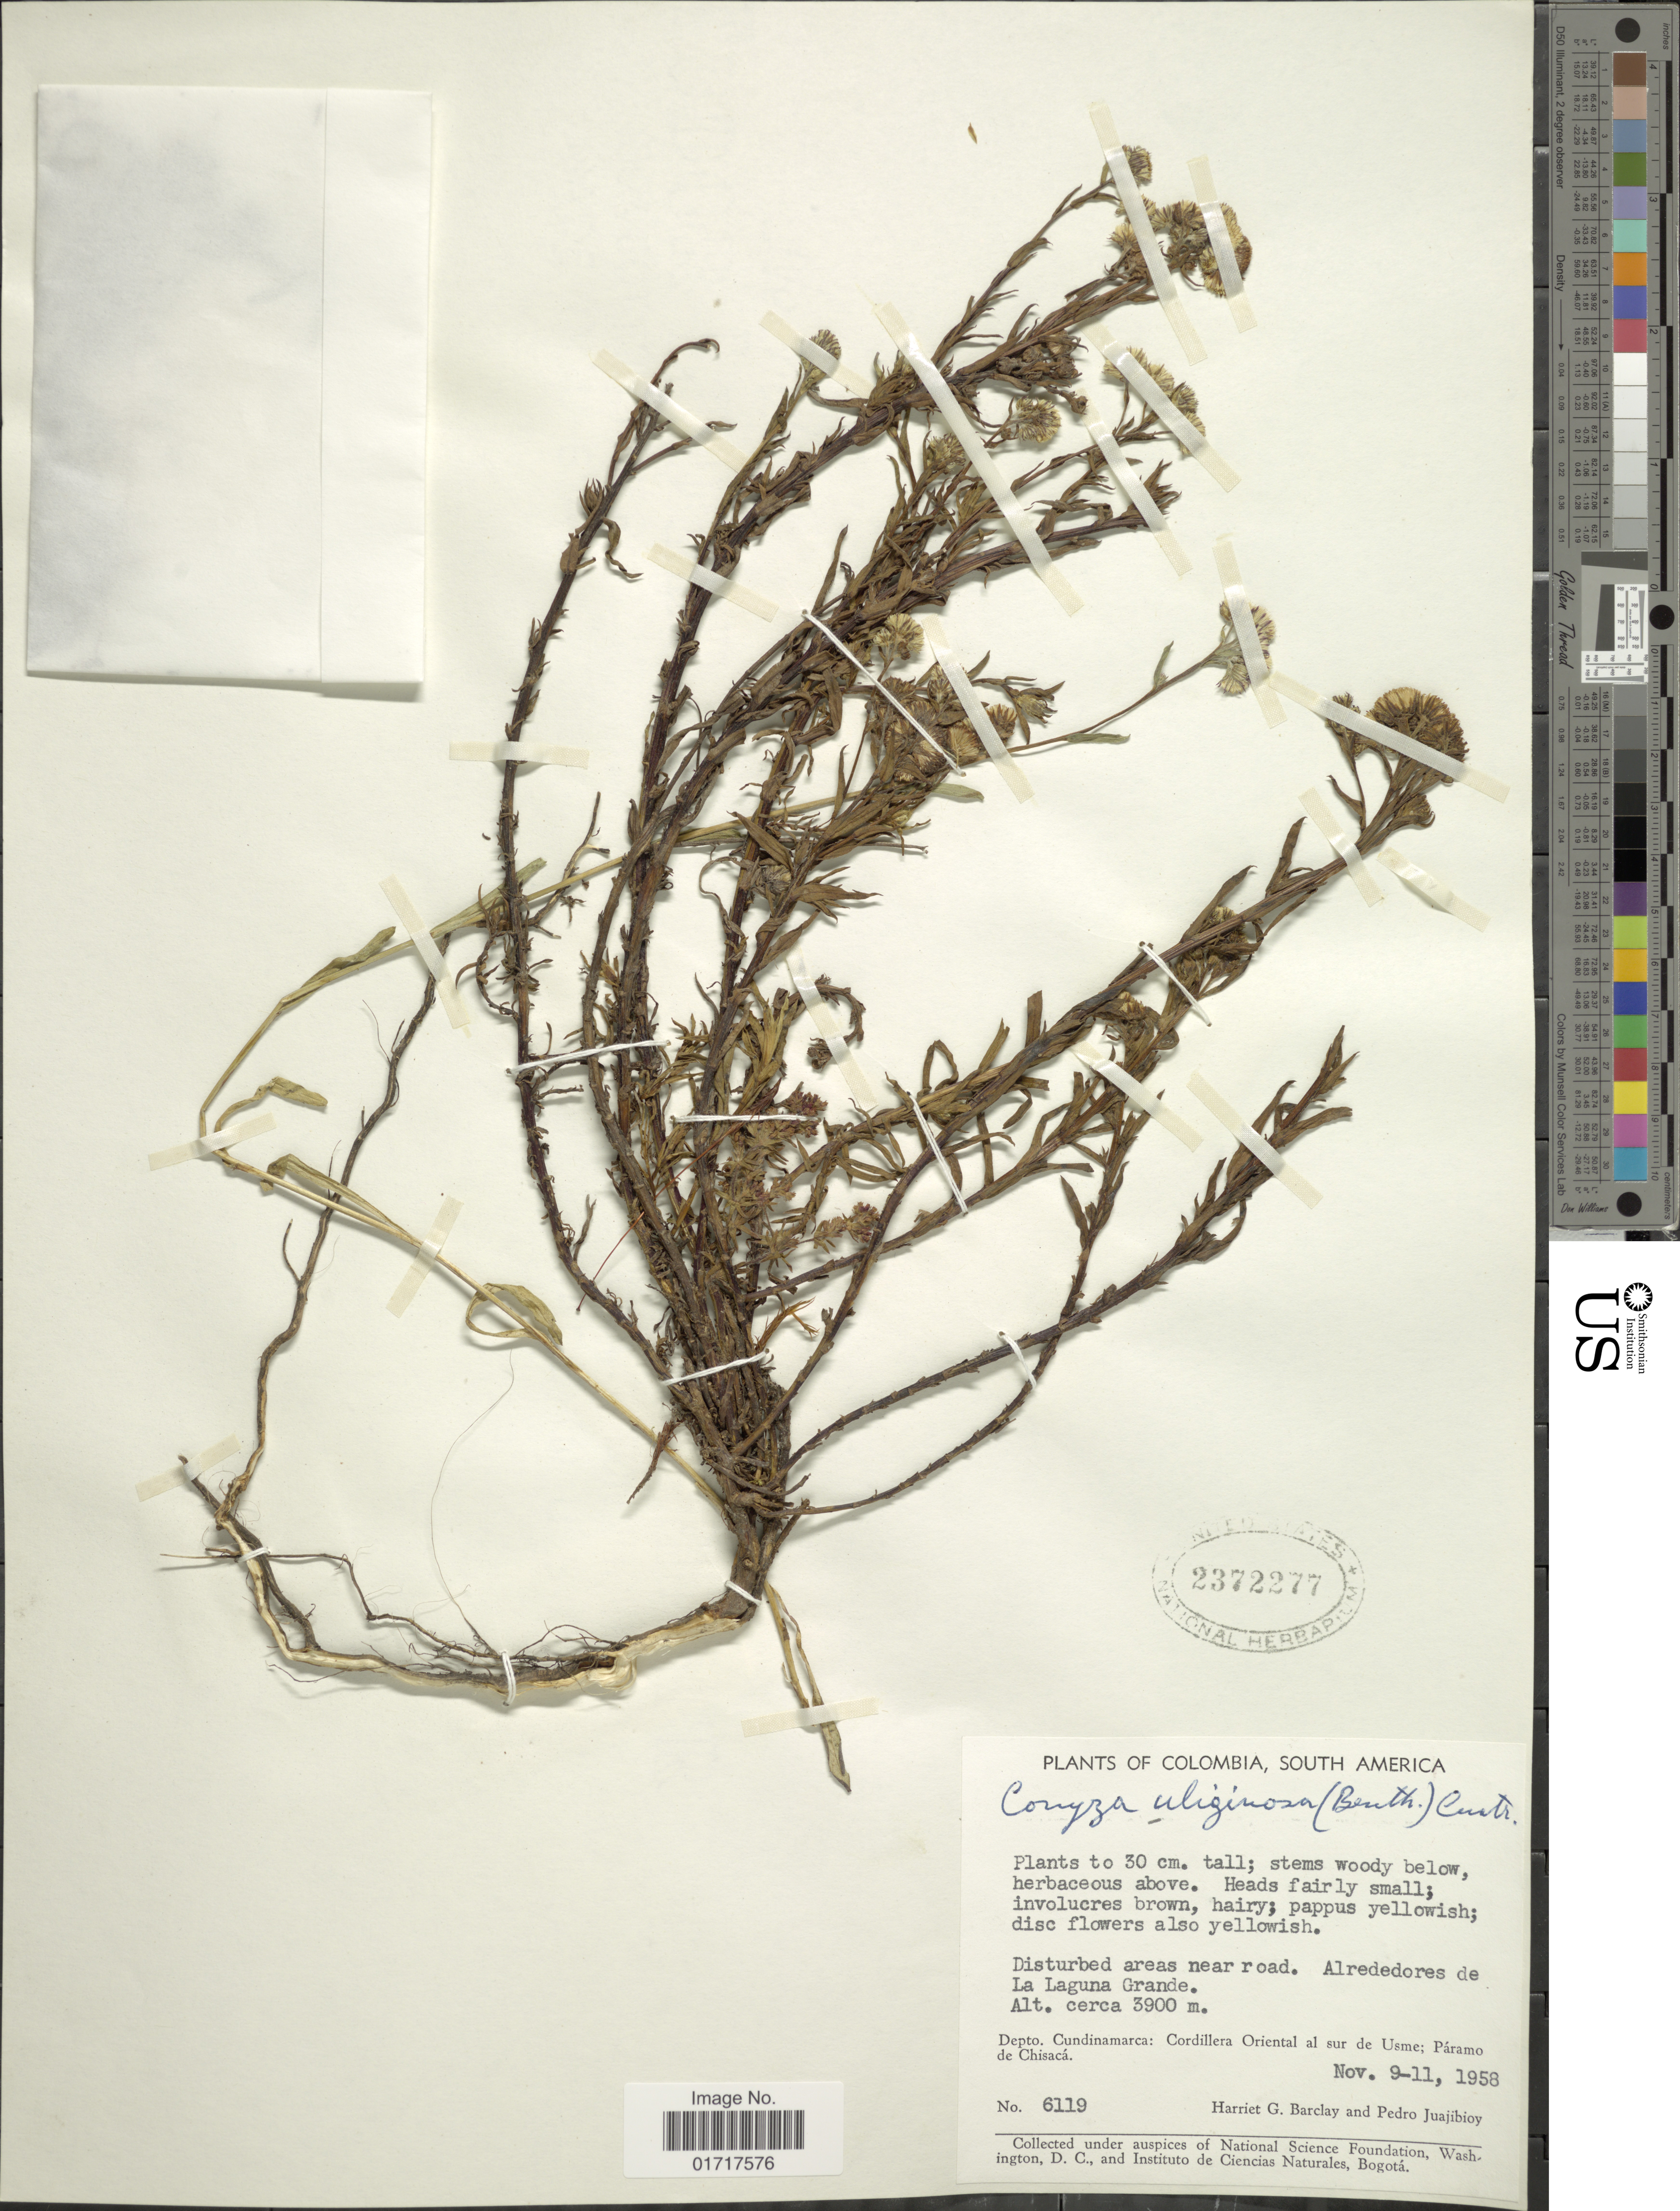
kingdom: Plantae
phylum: Tracheophyta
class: Magnoliopsida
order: Asterales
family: Asteraceae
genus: Conyza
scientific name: Conyza uliginosa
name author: (Benth.) Cuatrec.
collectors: H. G. Barclay & P. Juajibioy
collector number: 6119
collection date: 1958-11-09/1958-11-11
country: Colombia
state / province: Cundinamarca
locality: Depto. Cundinamarca: Cordillera Oriental al sur de Usme; Paramo de Chisaca. Alrededores de La Laguna Grande.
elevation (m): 3900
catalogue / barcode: US 2372277